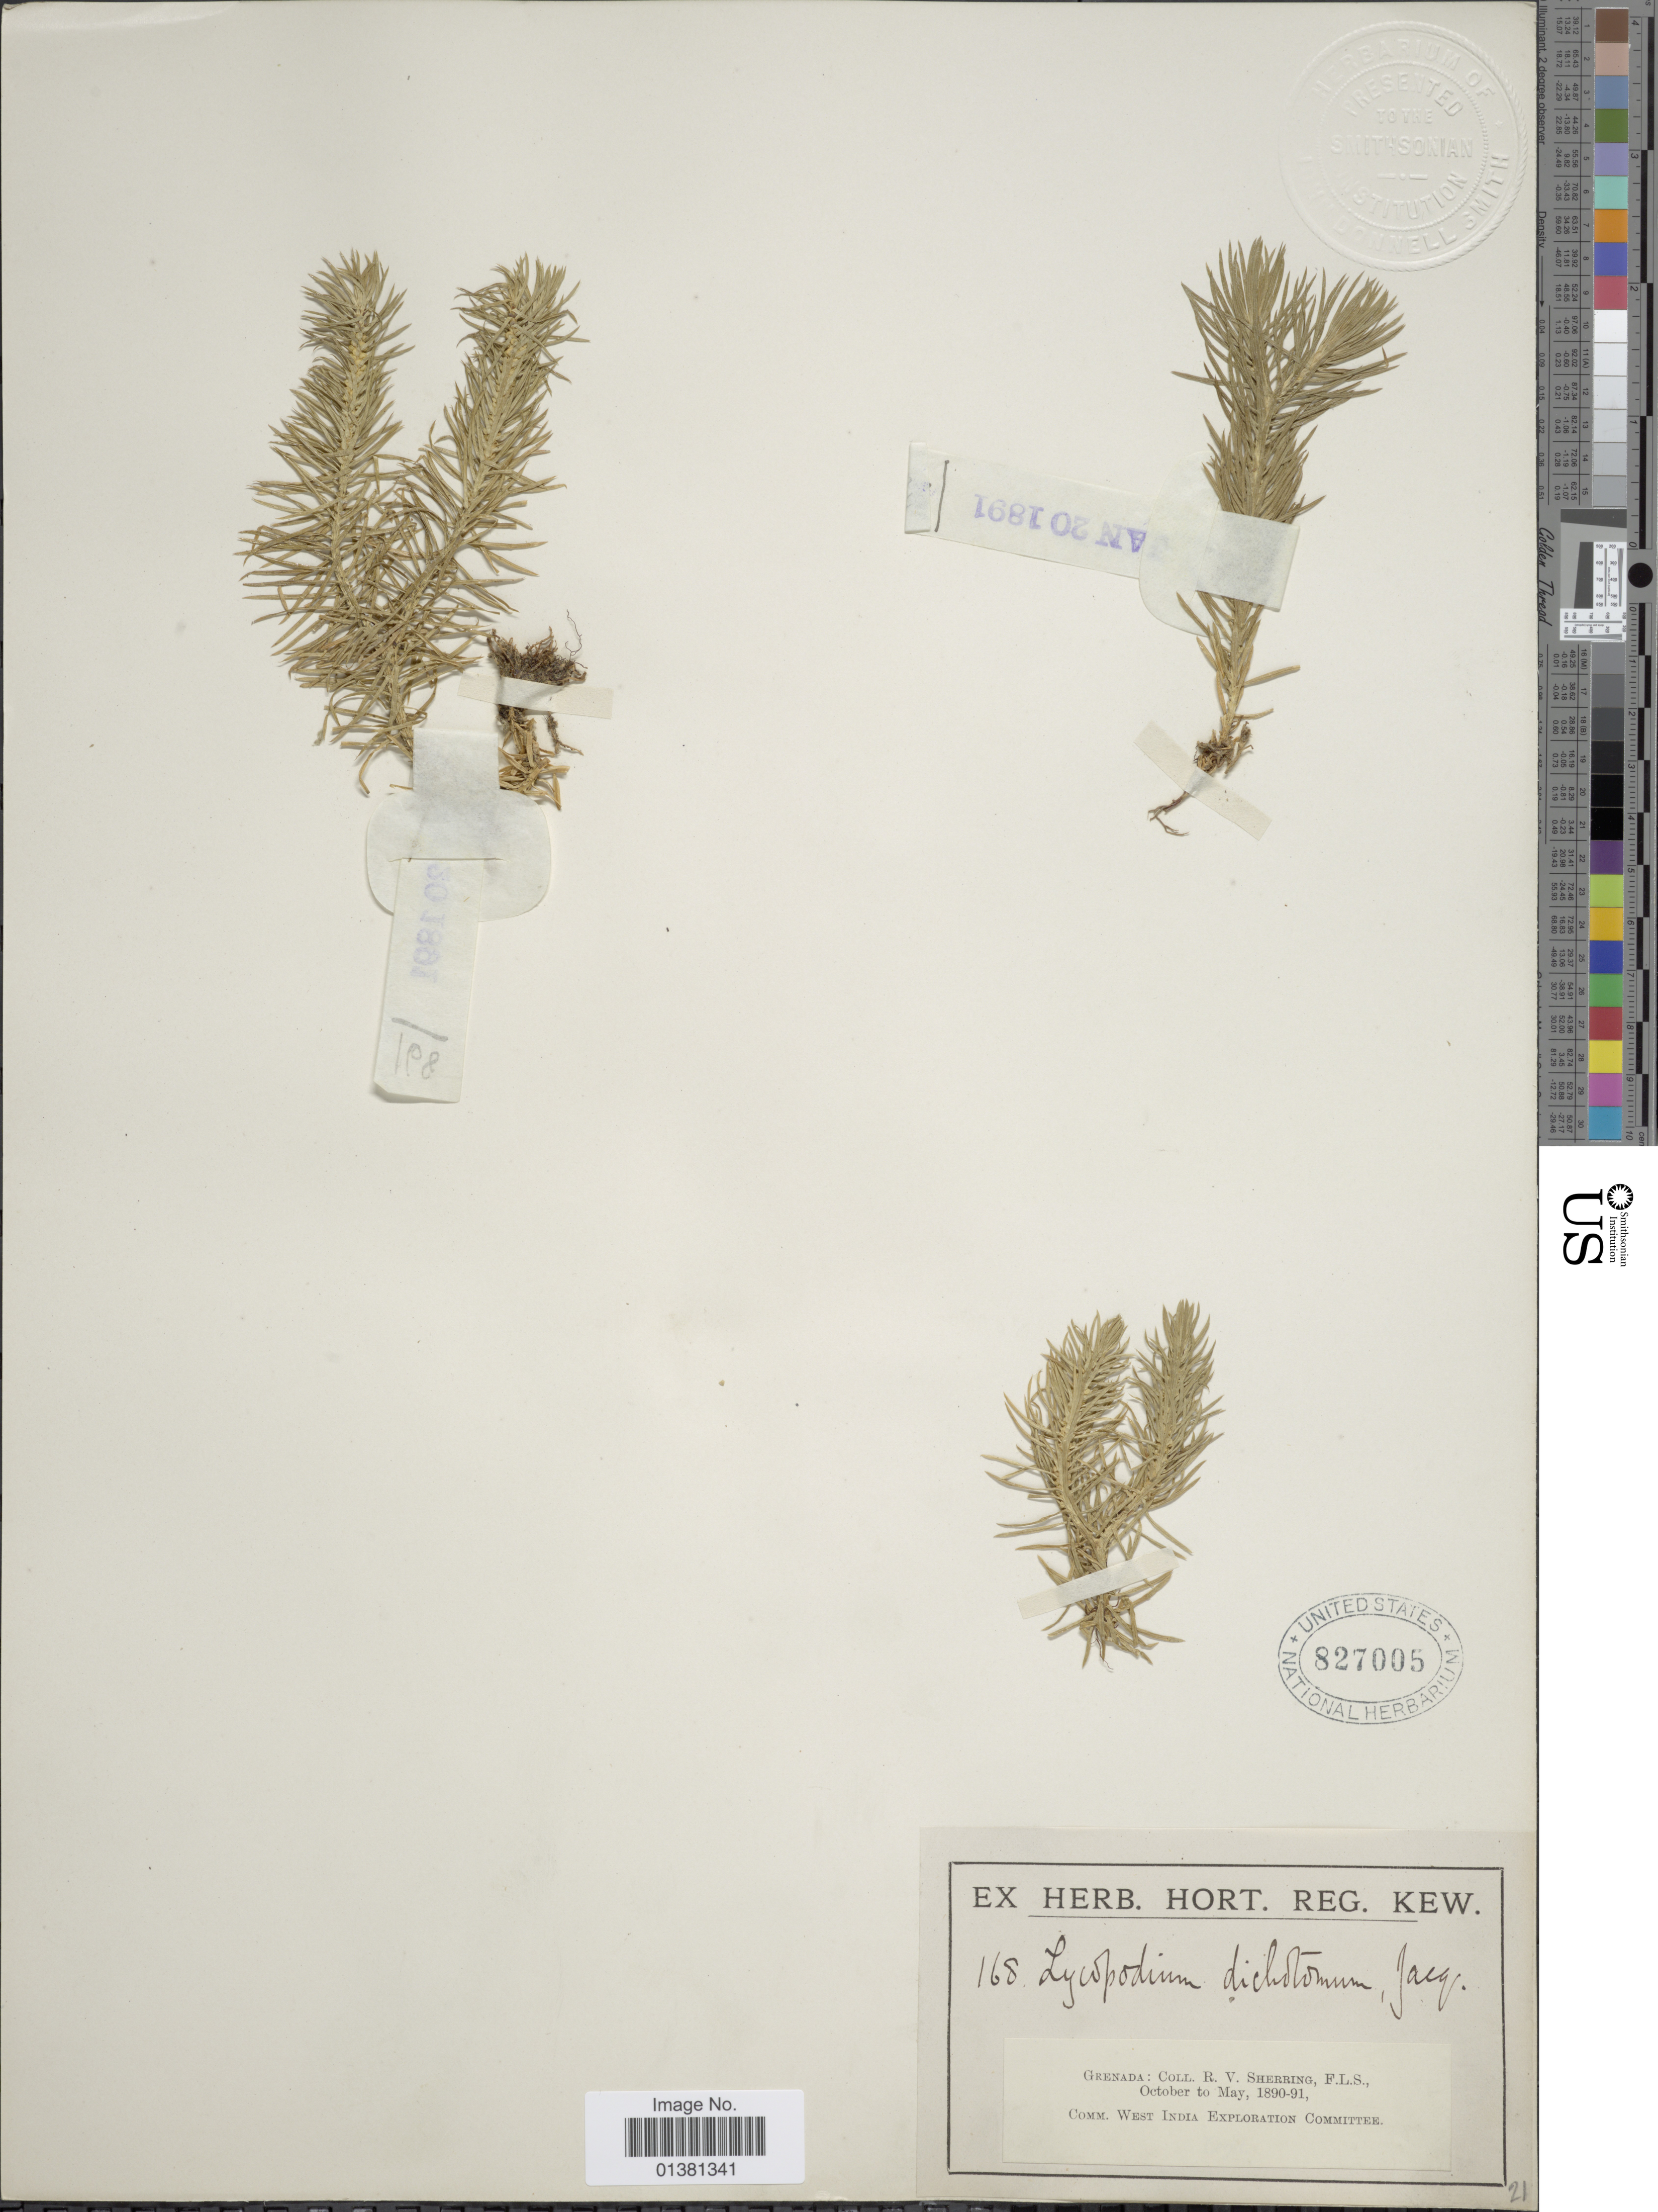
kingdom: Plantae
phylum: Tracheophyta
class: Lycopodiopsida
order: Lycopodiales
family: Lycopodiaceae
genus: Phlegmariurus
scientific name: Phlegmariurus dichotomus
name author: (Jacq.) W.H. Wagner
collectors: R. Sherring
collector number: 168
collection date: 1890-05/1891-05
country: Grenada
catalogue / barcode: US 827005